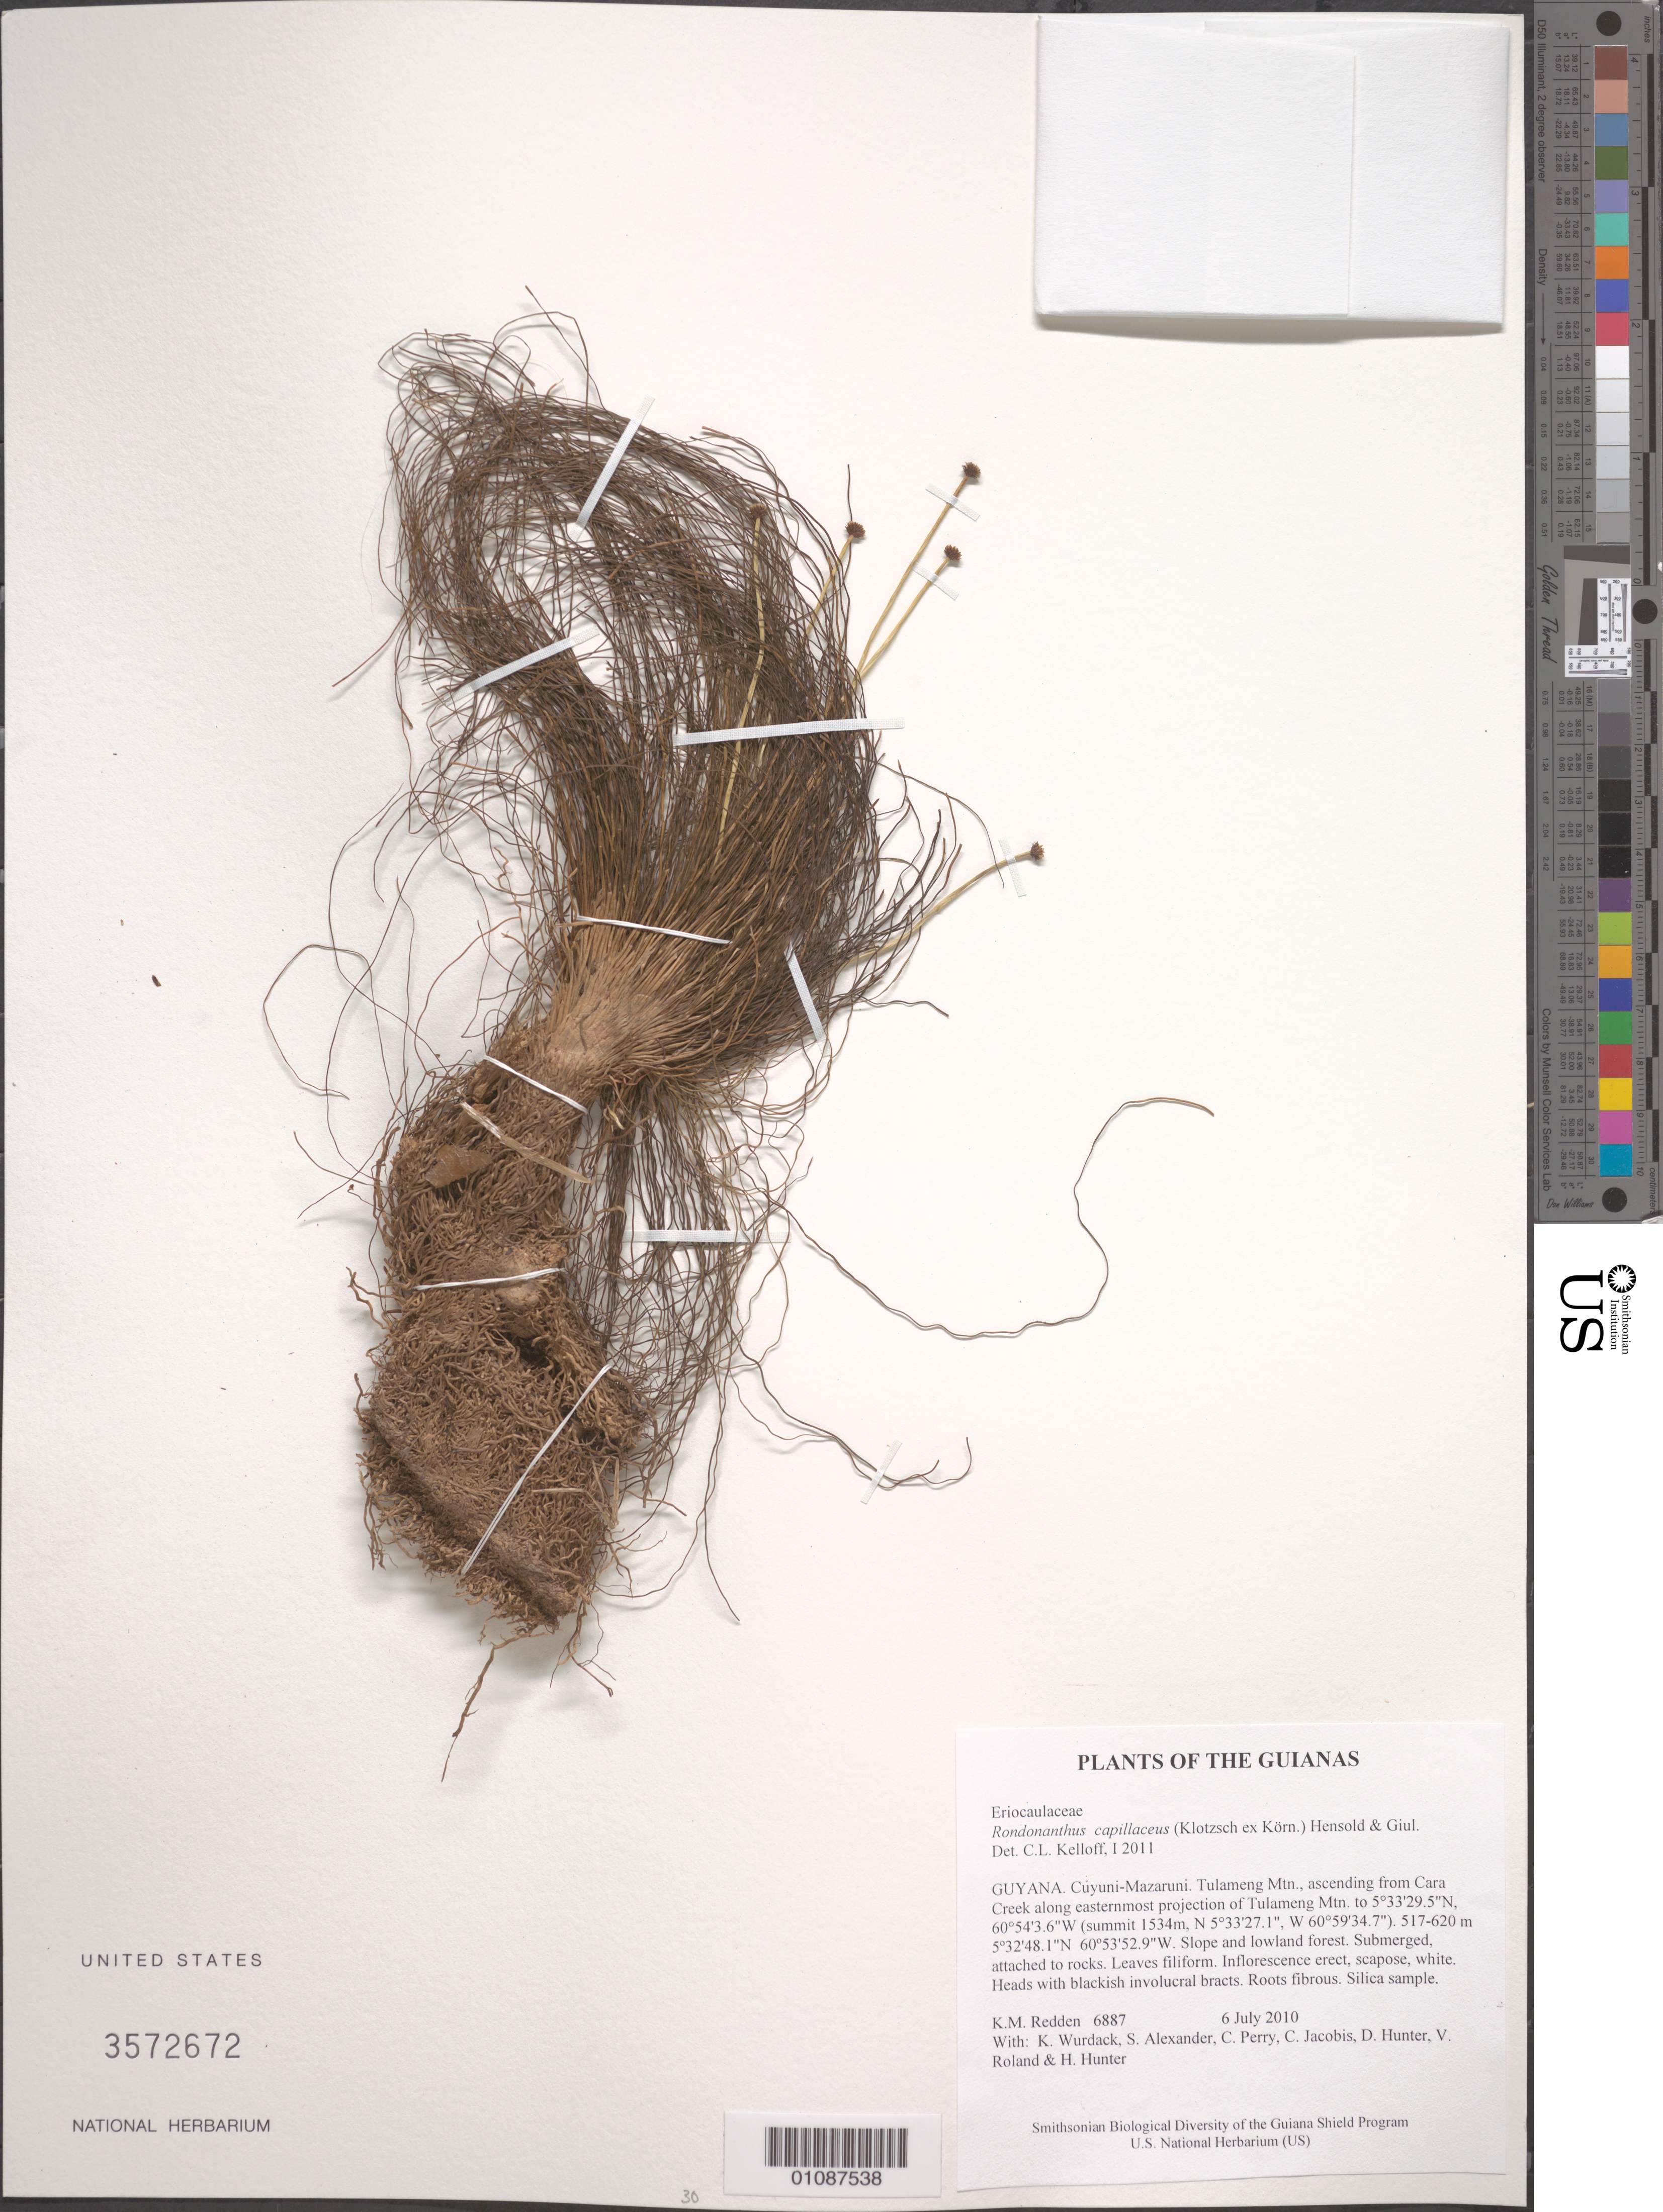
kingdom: Plantae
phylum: Tracheophyta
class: Liliopsida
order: Poales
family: Eriocaulaceae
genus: Rondonanthus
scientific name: Rondonanthus capillaceus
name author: (Klotzsch ex Körn.) Hensold & Giul.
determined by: Kelloff, Carol L., (US), Smithsonian Institution - National Museum of Natural History (UNITED STATES)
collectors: K. M. Redden, K. Wurdack, S. N. Alexander, C. Perry, C. Jacobis, D. Hunter, V. Roland & H. Hunter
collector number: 6887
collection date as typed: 6 July 2010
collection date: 2010-07-06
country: Guyana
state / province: Cuyuni-Mazaruni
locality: Tulameng Mtn., ascending from Cara Creek along easternmost projection of Tulameng Mtn. to 5°33'29.5"N, 60°54'3.6"W (summit 1534m, N 5°33'27.1", W 60°59'34.7")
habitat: Slope and lowland forest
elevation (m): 517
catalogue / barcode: US 3572672